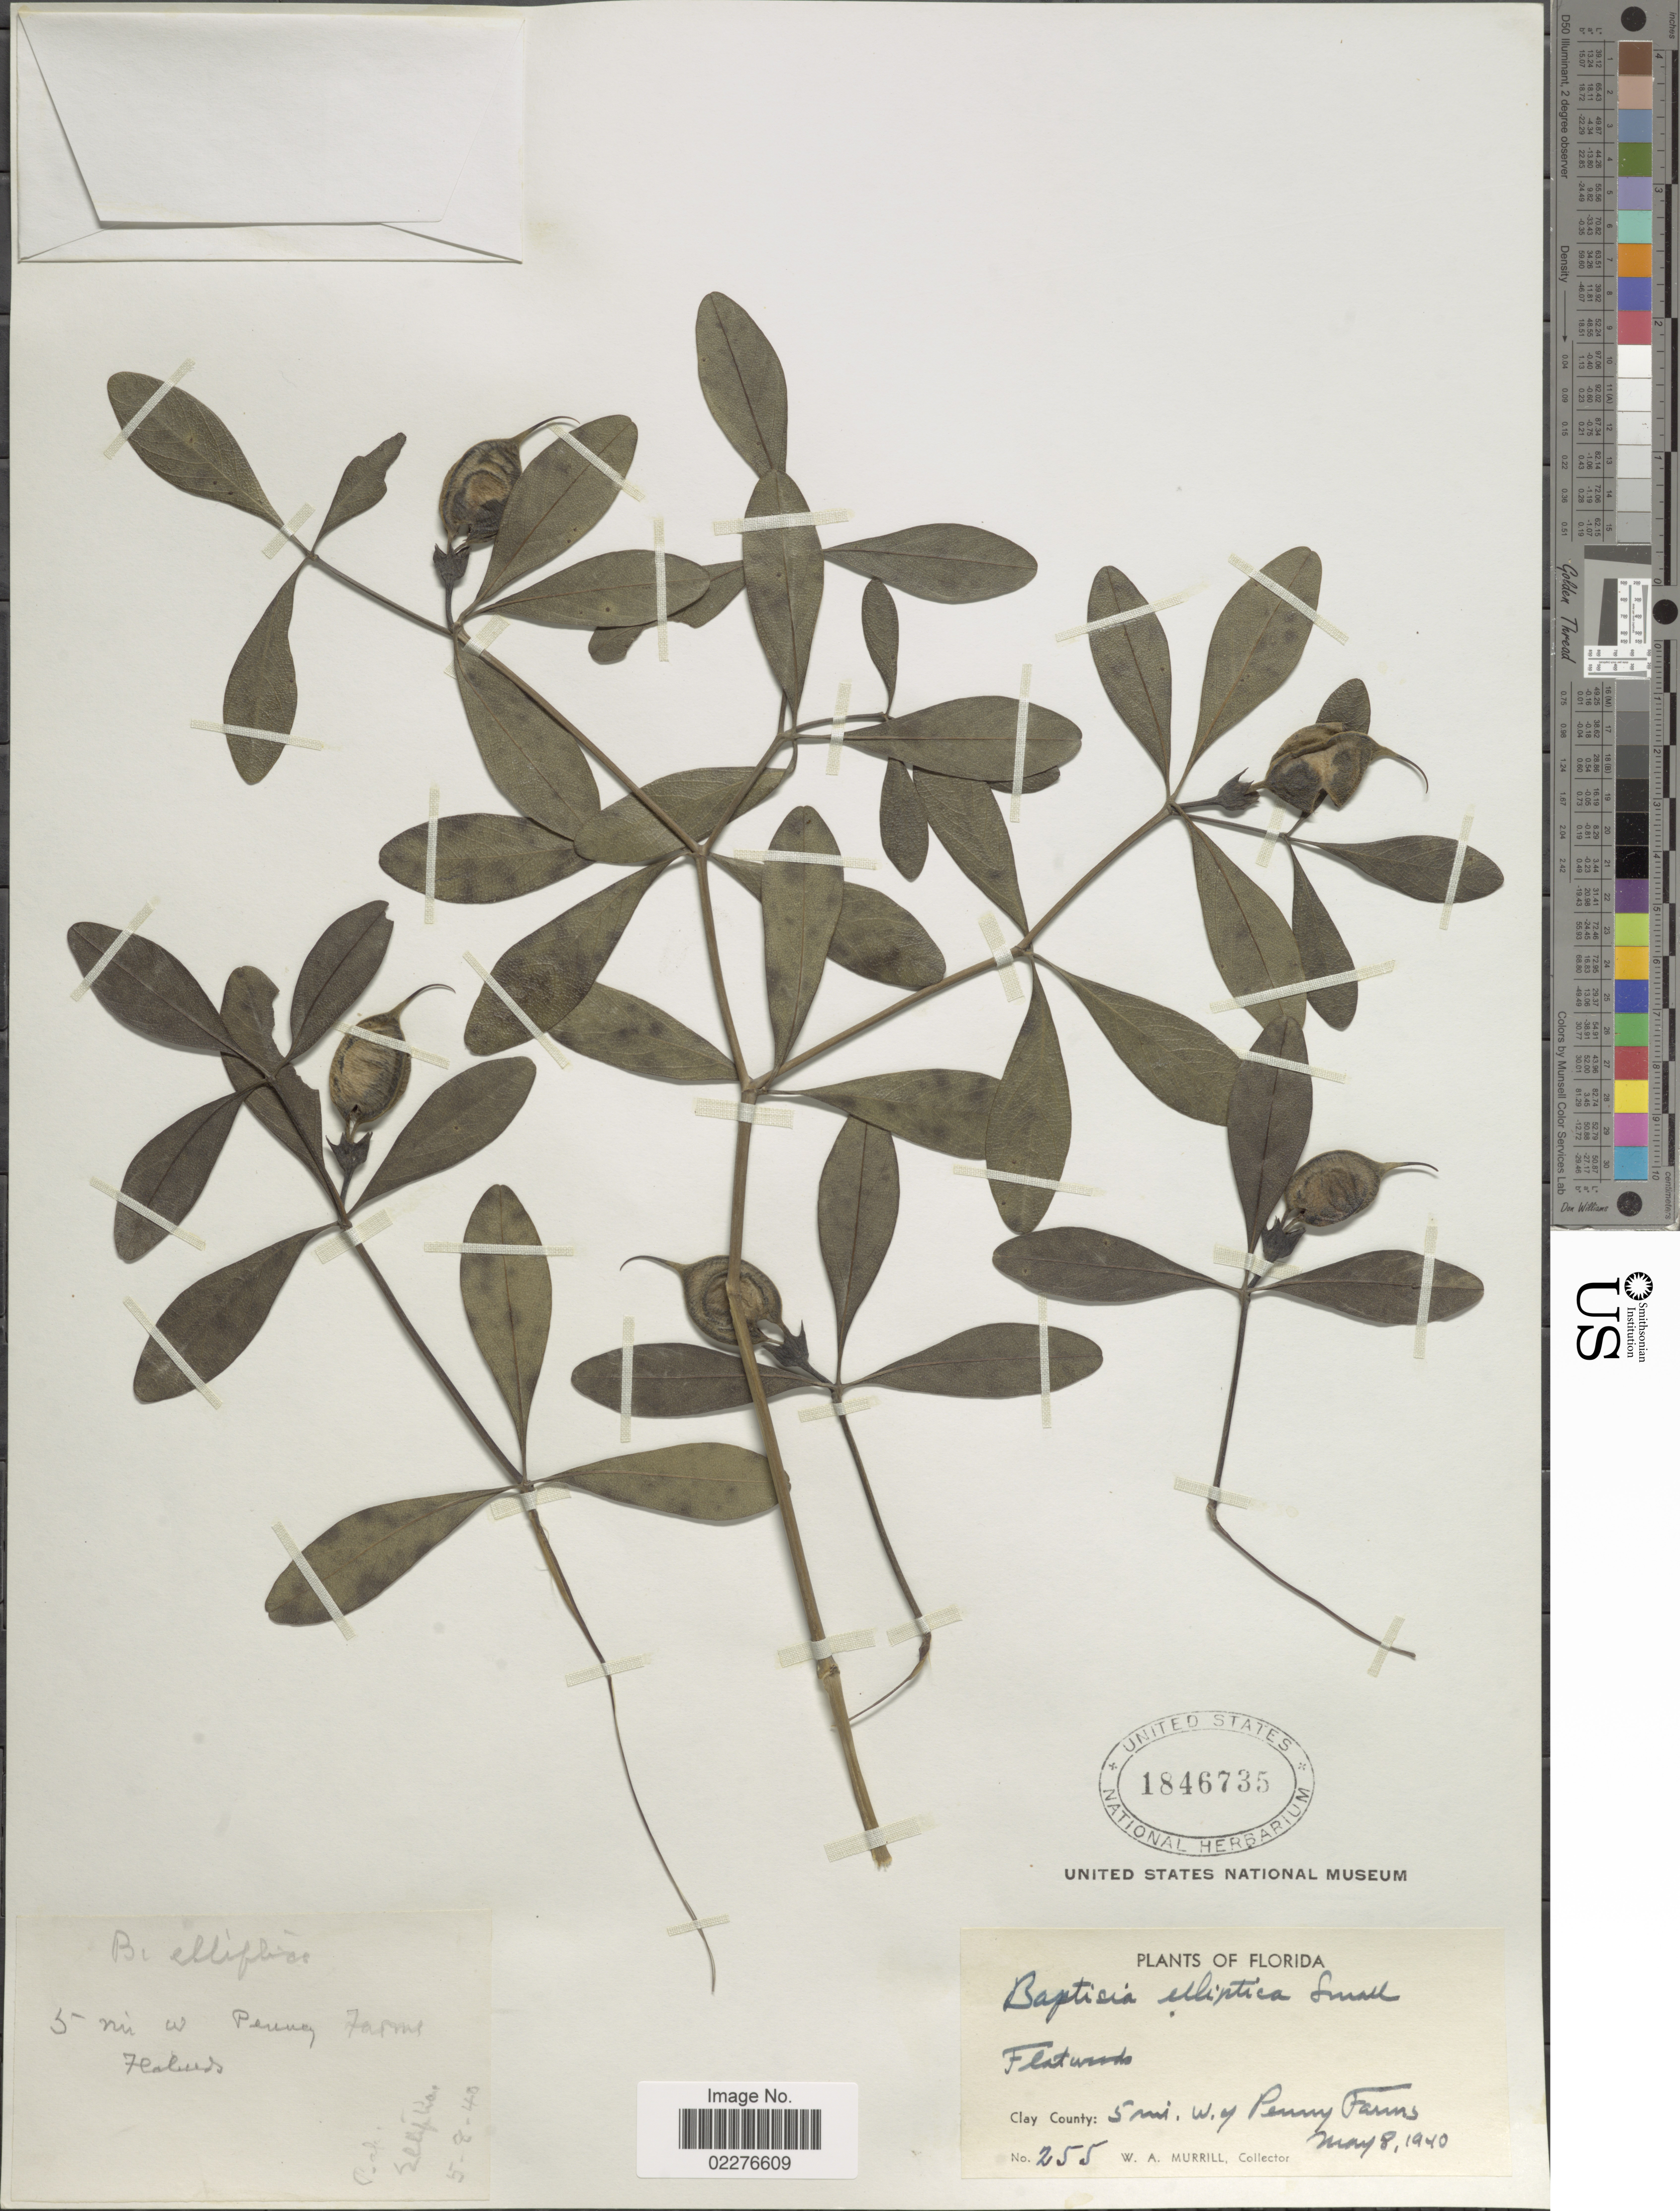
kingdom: Plantae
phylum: Tracheophyta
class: Magnoliopsida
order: Fabales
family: Fabaceae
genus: Baptisia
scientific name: Baptisia fragilis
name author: Larisey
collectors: W. A. Murrill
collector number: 255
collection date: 1940-05-08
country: United States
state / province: Florida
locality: Flatwoods, Clay County: 5 mi. W of Penny Farms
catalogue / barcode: US 1846735